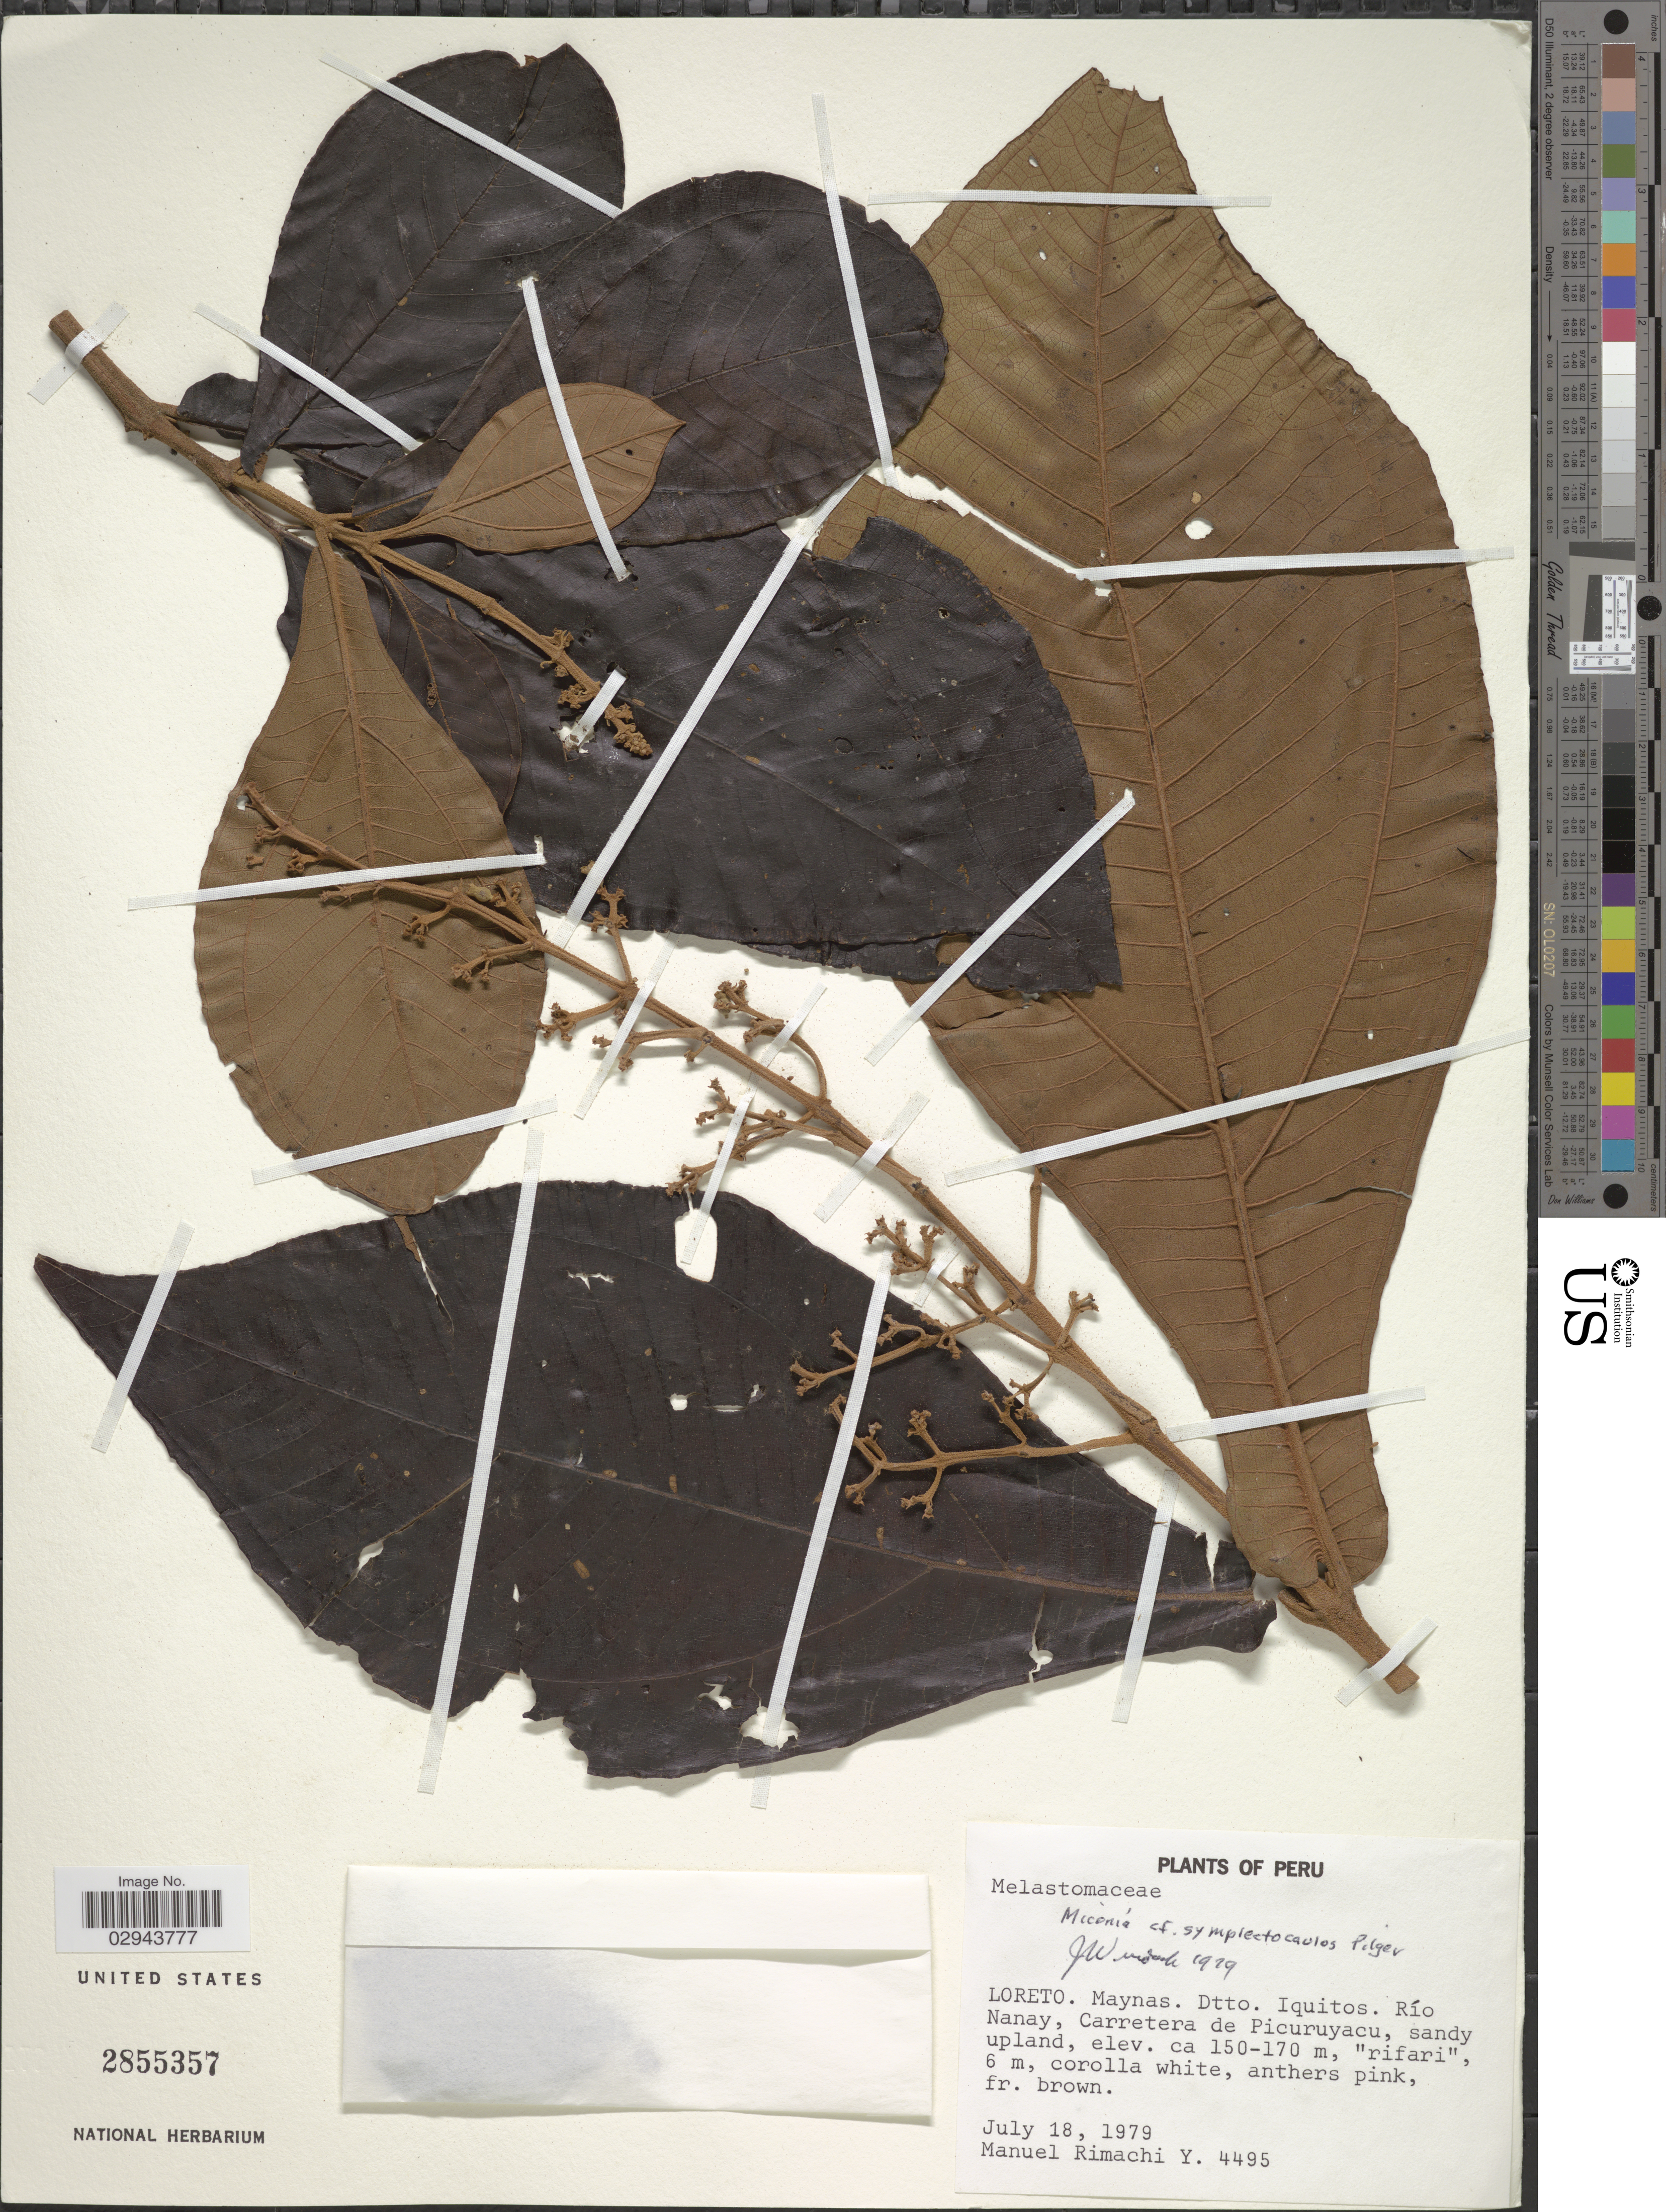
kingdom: Plantae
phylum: Tracheophyta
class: Magnoliopsida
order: Myrtales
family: Melastomataceae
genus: Miconia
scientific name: Miconia symplectocaulos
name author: Pilg.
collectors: M. Rimachi Y.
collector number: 4495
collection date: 1979-07-18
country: Peru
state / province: Loreto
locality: Maynas: Dtto. Iquitos. Río Nanay, Carretera de Picuruyacu.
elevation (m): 150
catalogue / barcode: US 2855357